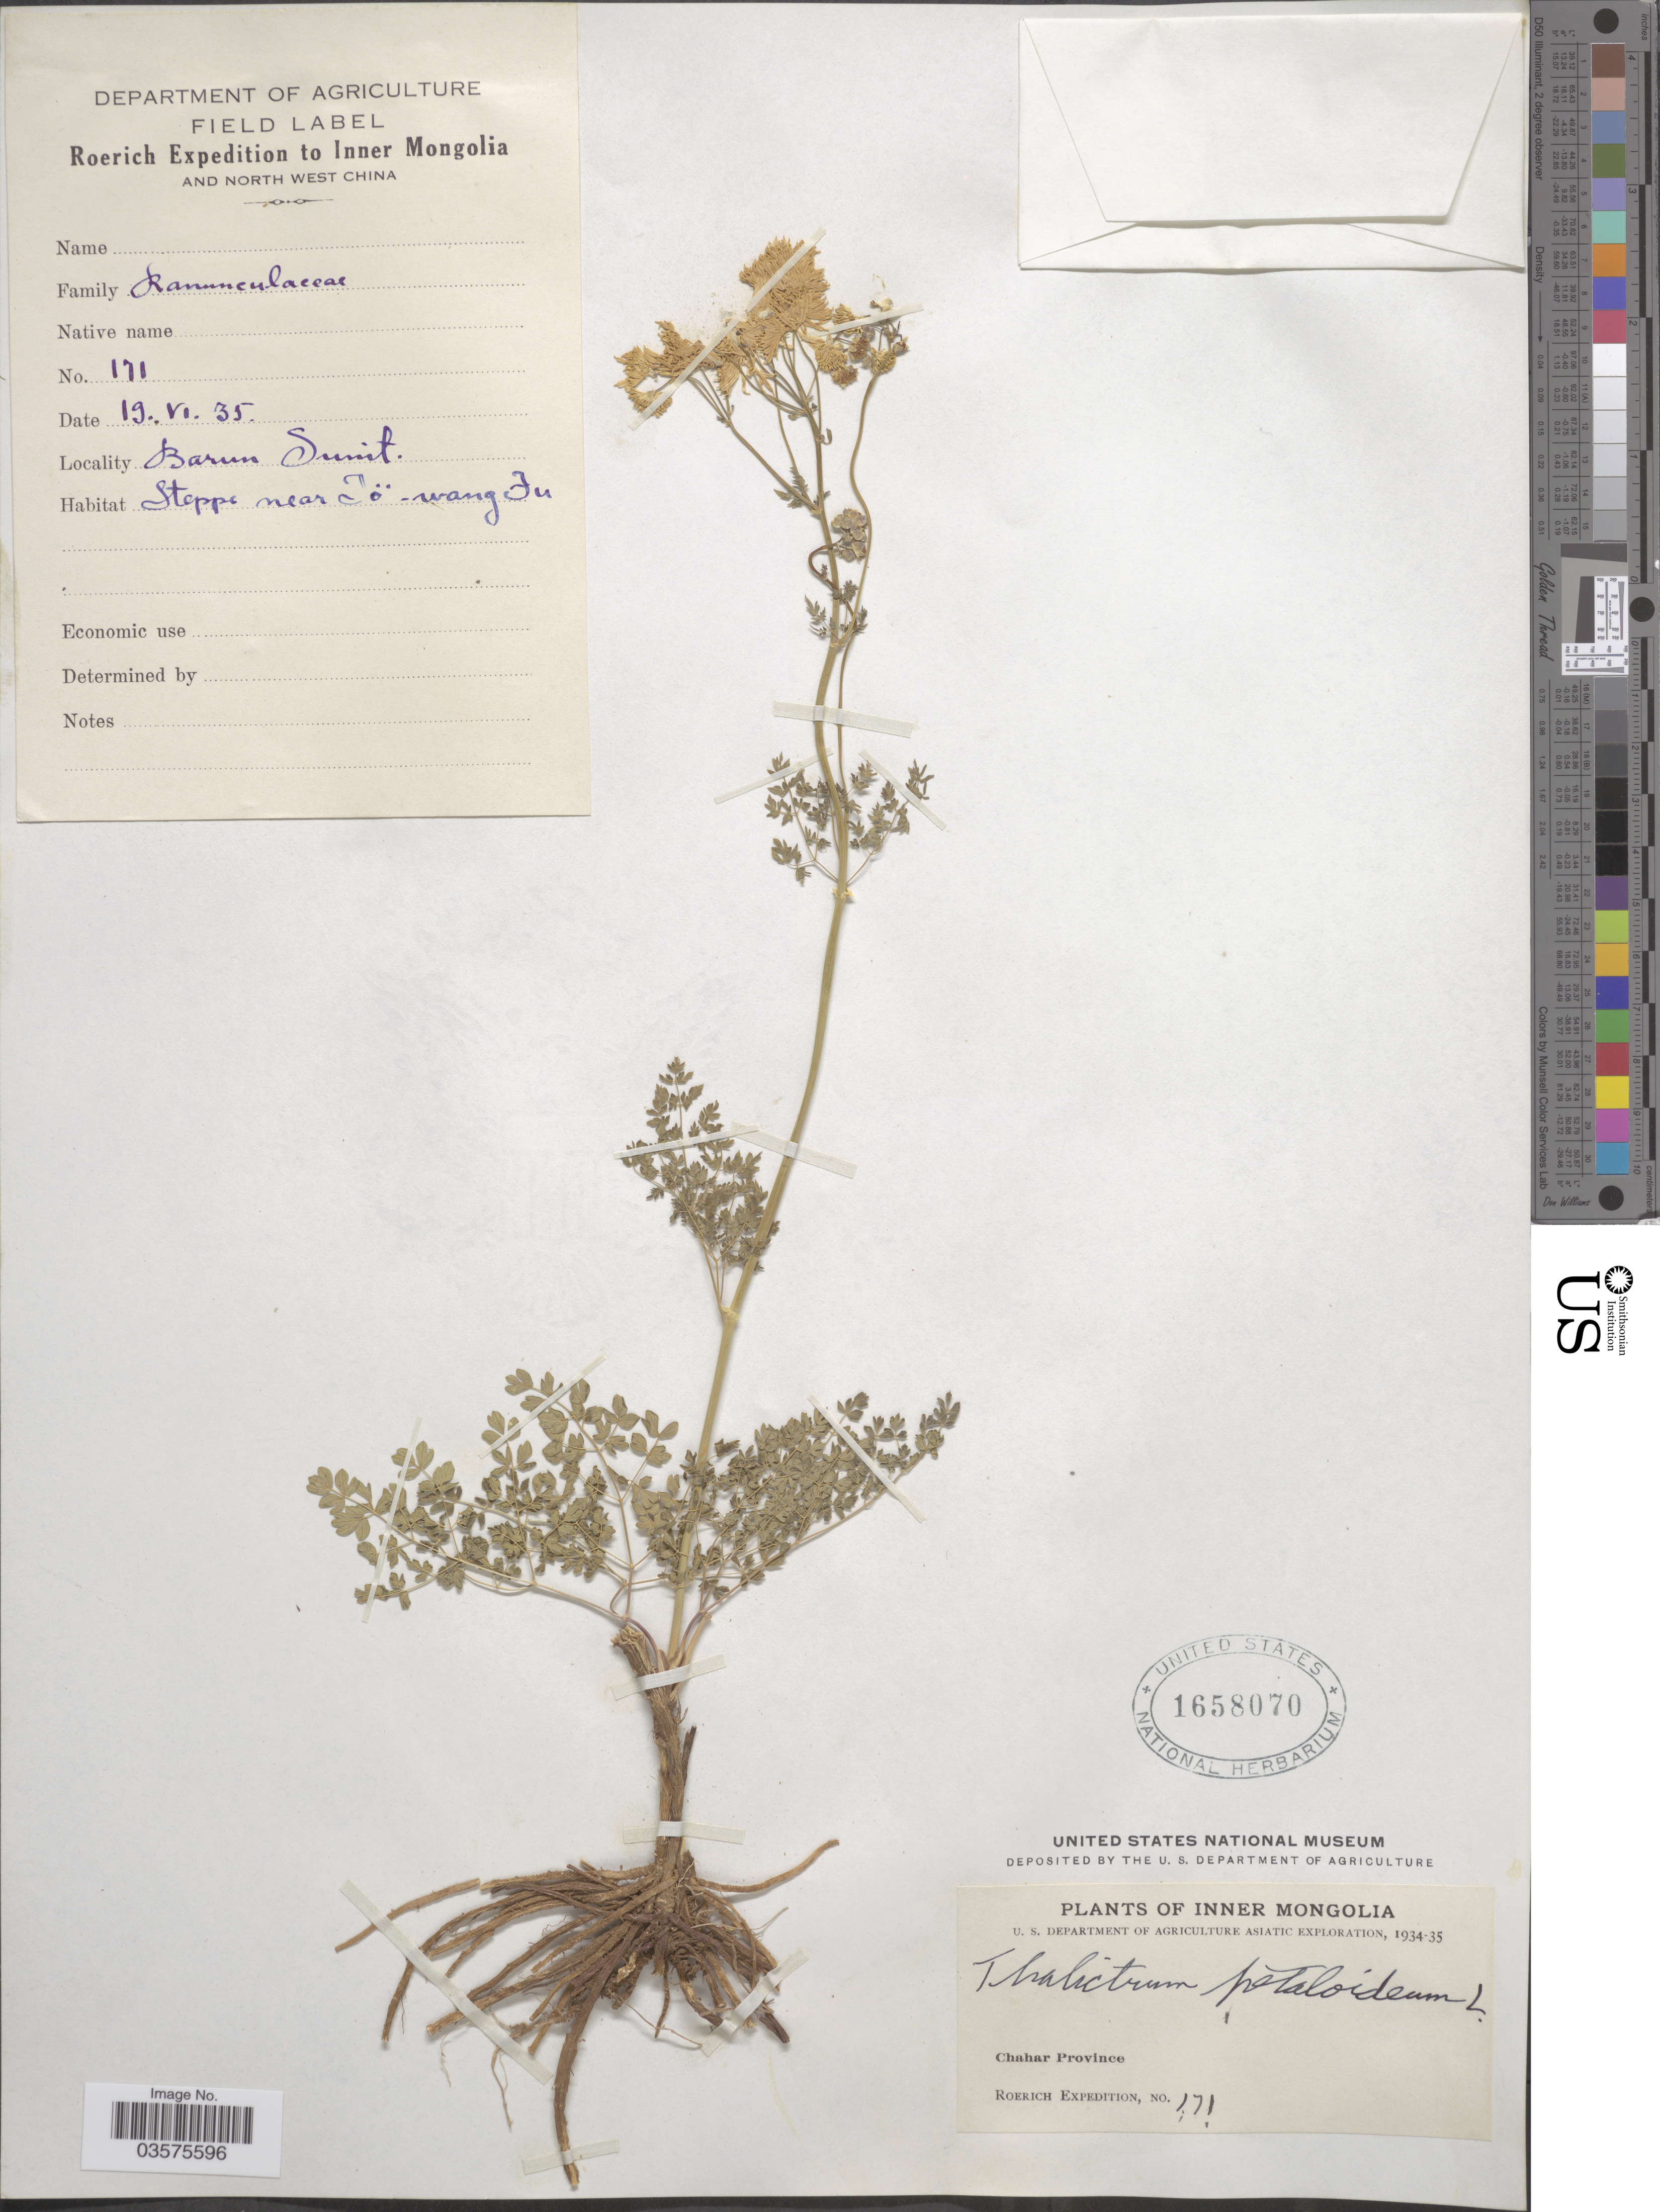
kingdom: Plantae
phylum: Tracheophyta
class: Magnoliopsida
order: Ranunculales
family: Ranunculaceae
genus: Thalictrum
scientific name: Thalictrum petaloideum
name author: L.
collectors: Roerich Expedition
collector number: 171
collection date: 1935-06-19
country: China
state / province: Nei Monggol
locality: Inner Mongolia and North West China. Barun Sunit. Chahar Province. Steppe near Jö-wang Fu.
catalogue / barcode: US 1658070